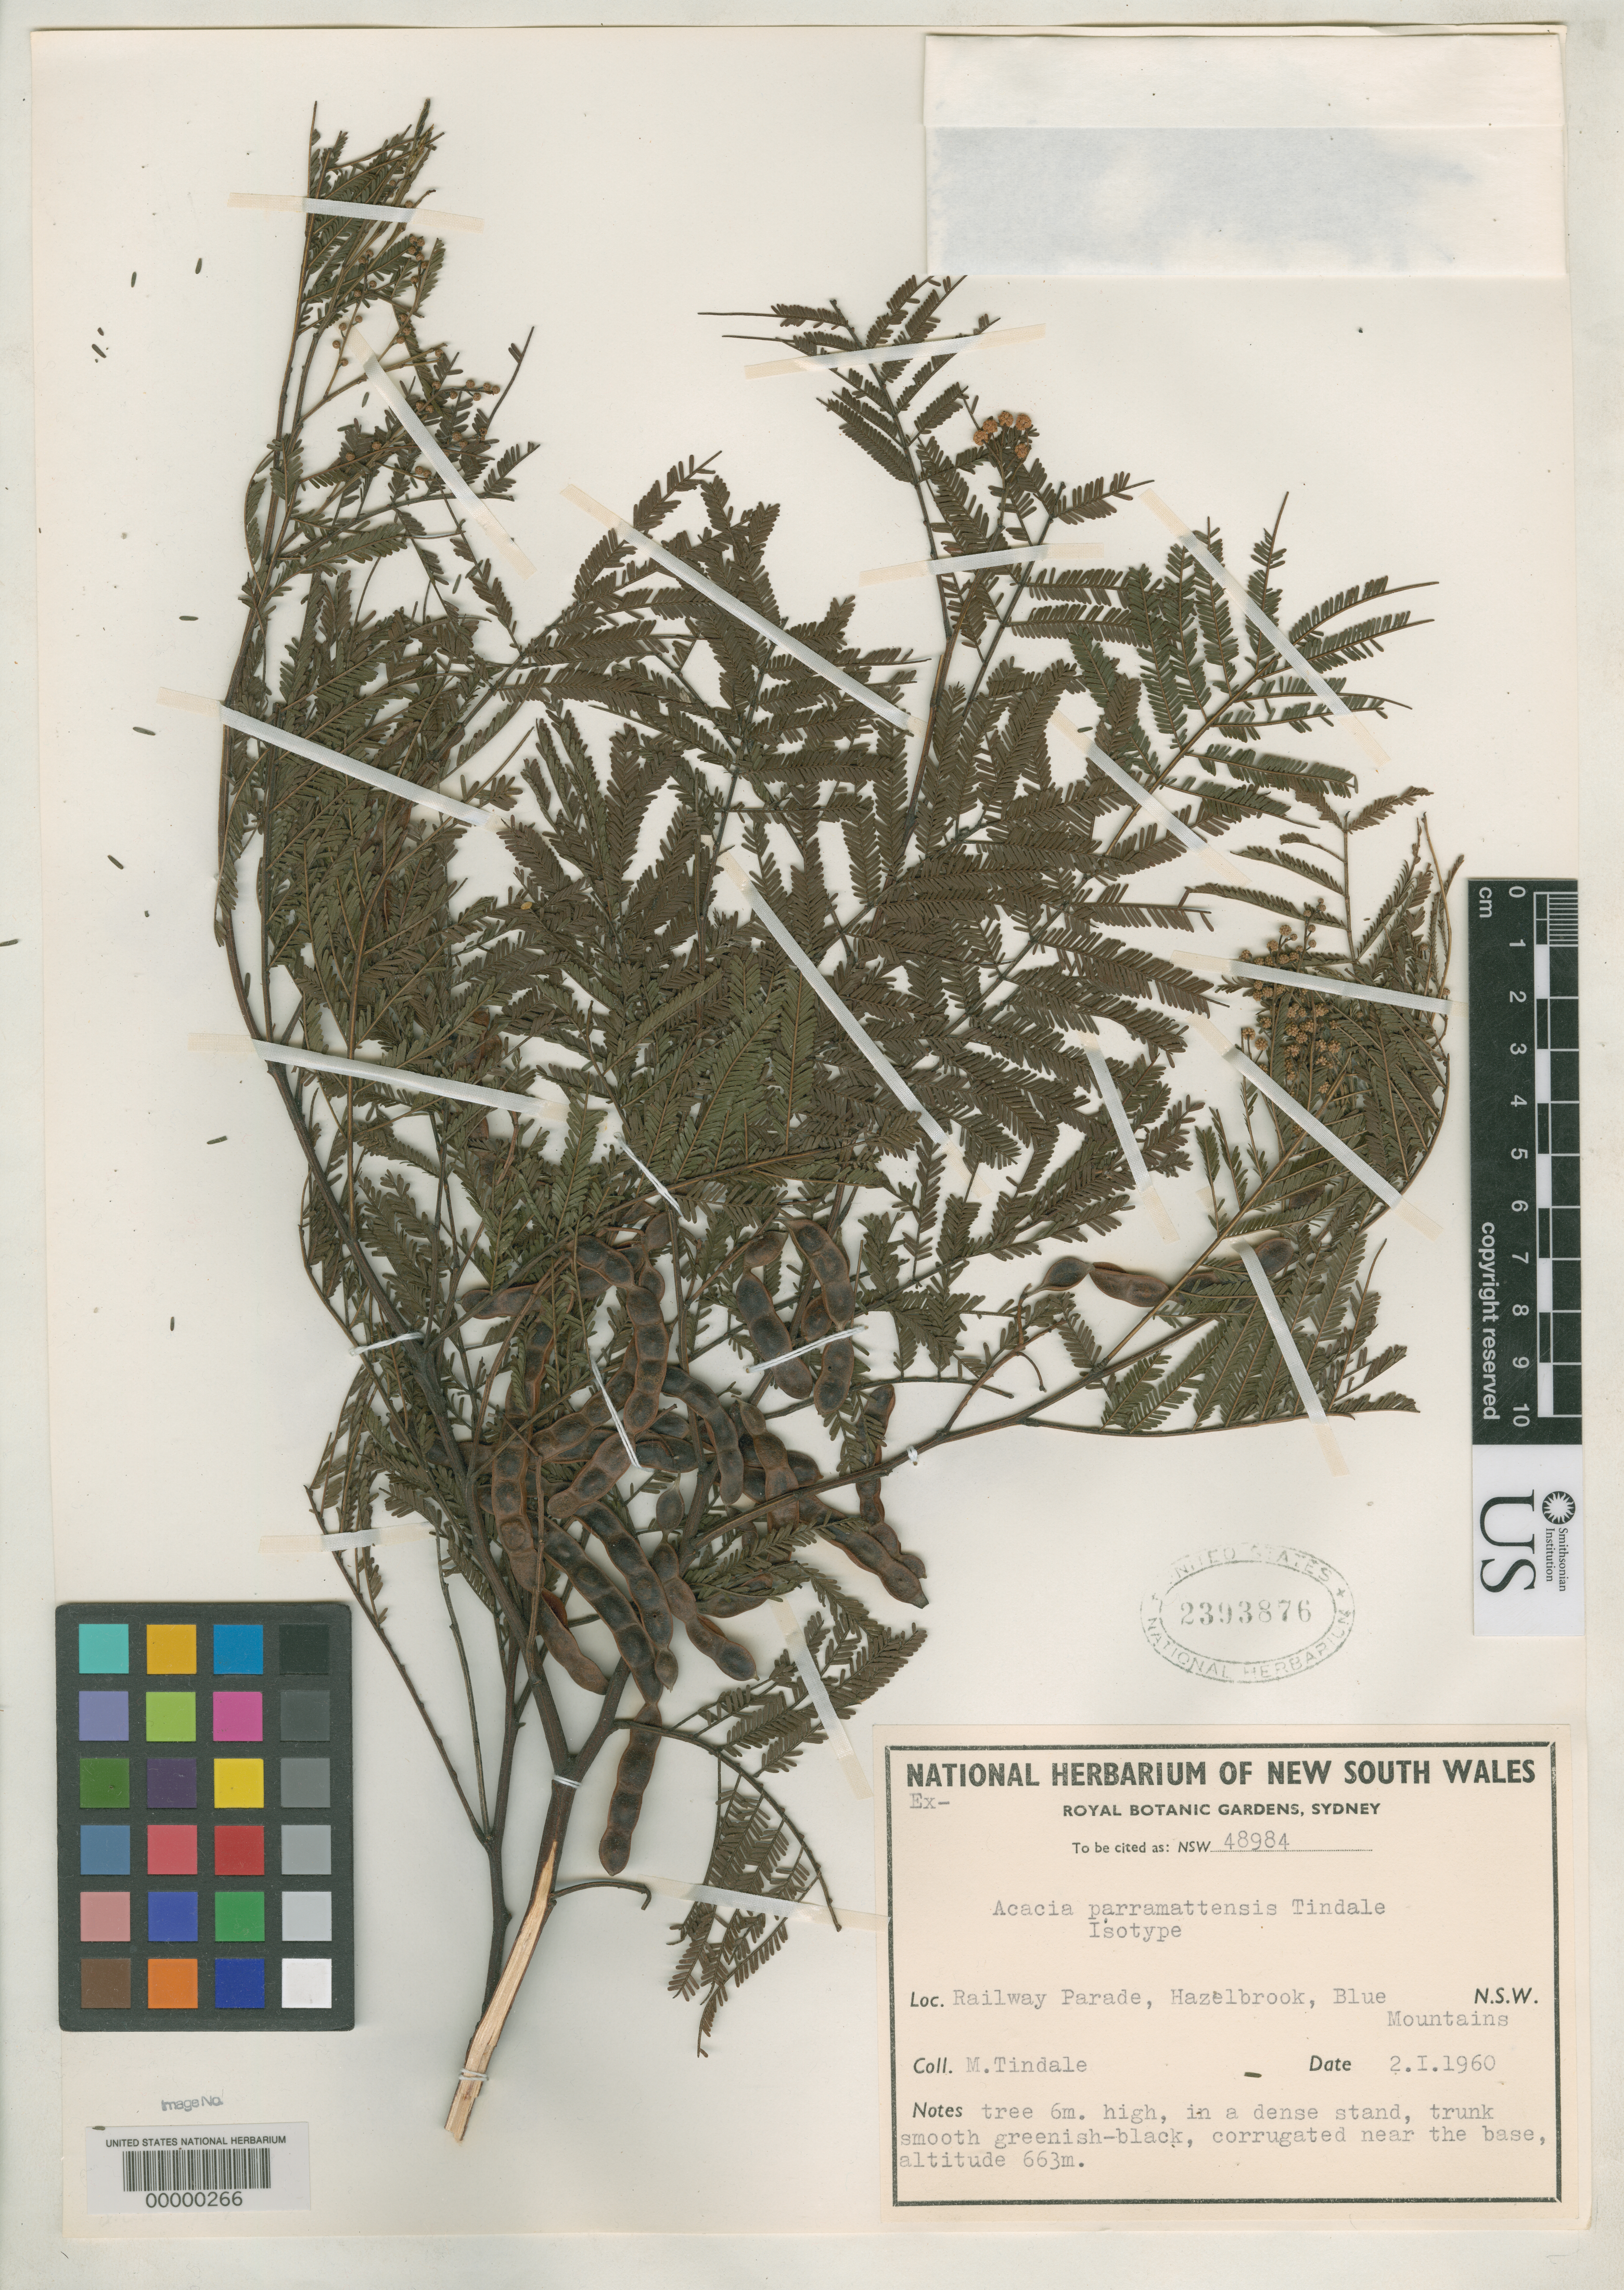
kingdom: Plantae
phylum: Tracheophyta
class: Magnoliopsida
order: Fabales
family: Fabaceae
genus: Acacia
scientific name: Acacia parramattensis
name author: Tindale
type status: Isotype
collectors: M. D. Tindale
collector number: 48984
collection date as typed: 02 Jan 1960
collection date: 1960-01-02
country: Australia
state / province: New South Wales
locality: Blue Mountains, railway parade, Hazelbrook.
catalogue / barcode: US 2393876